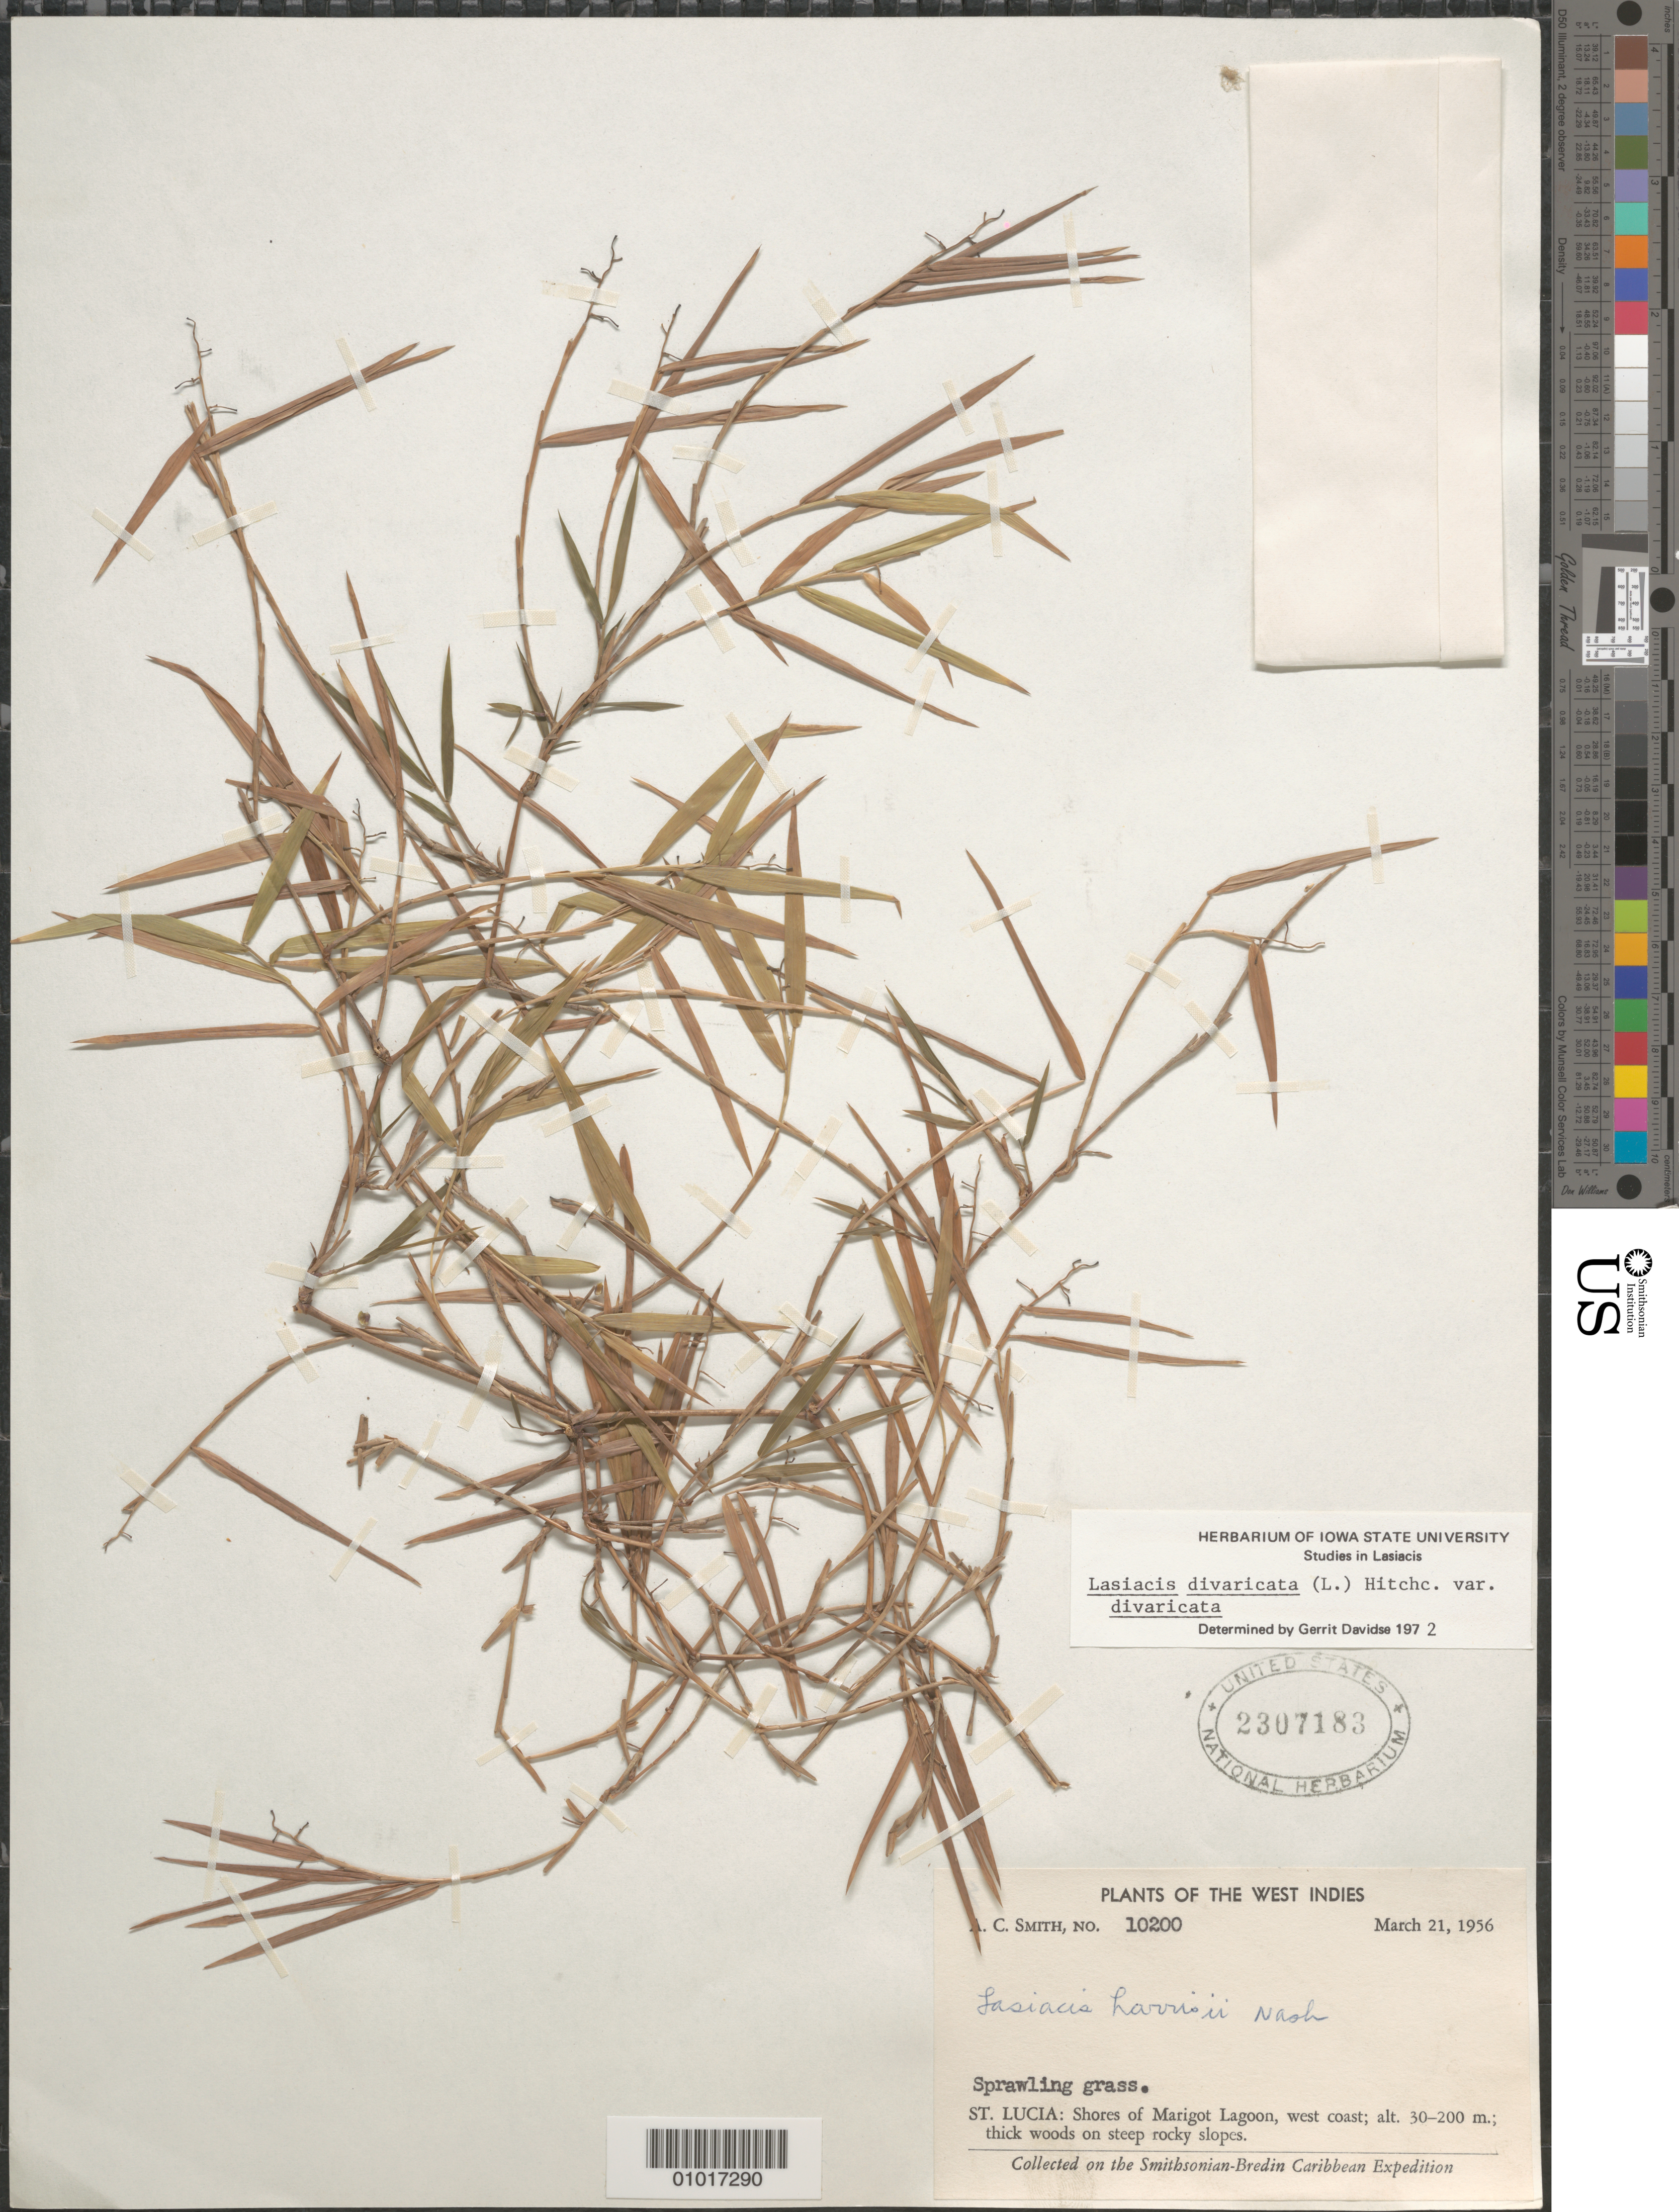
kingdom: Plantae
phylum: Tracheophyta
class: Liliopsida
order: Poales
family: Poaceae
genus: Lasiacis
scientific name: Lasiacis divaricata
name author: (L.) Hitchc.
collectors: A. C. Smith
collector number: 10200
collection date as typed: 21 Mar 1956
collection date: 1956-03-21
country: St. Lucia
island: St. Lucia I.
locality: Shores of Marigot Lagoon, west coast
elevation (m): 30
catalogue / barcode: US 2307183